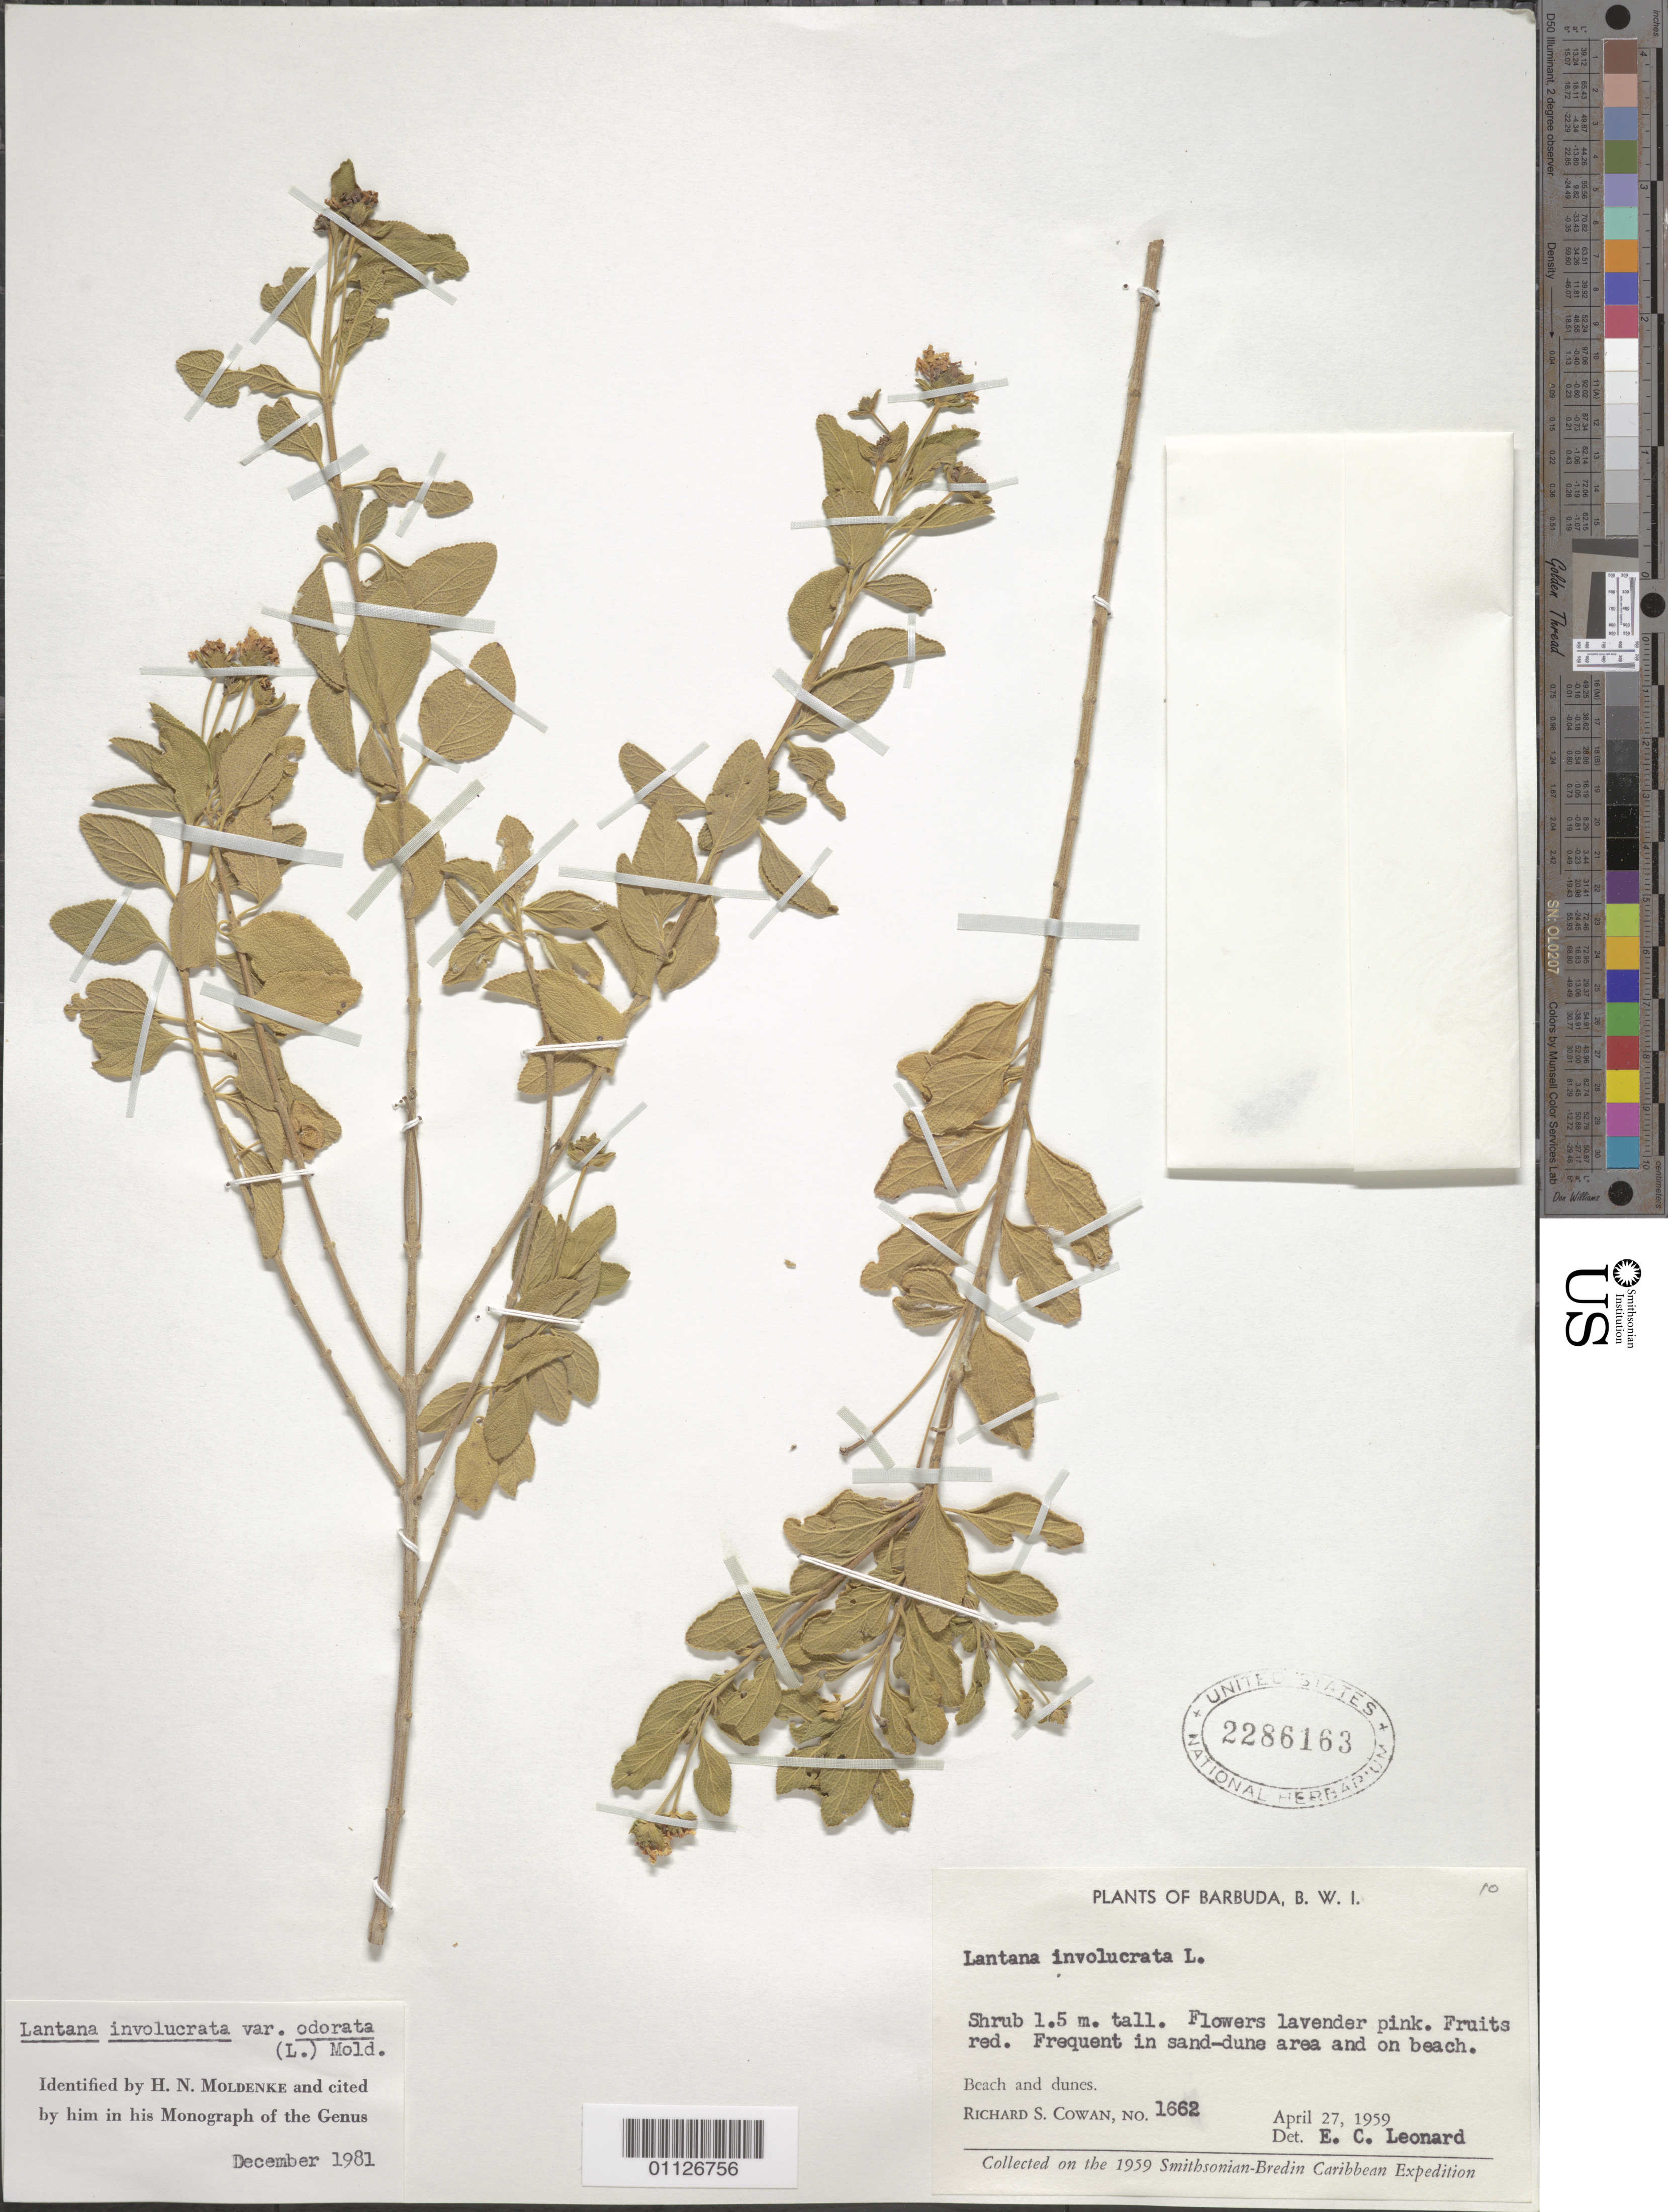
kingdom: Plantae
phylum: Tracheophyta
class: Magnoliopsida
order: Lamiales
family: Verbenaceae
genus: Lantana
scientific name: Lantana involucrata var. odorata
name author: (L.) Moldenke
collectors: R. S. Cowan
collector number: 1662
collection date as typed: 27 Apr 1959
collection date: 1959-04-27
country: Antigua and Barbuda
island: Barbuda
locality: Beach and dunes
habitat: frequent in sand-dune area and on beach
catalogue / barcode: US 2286163